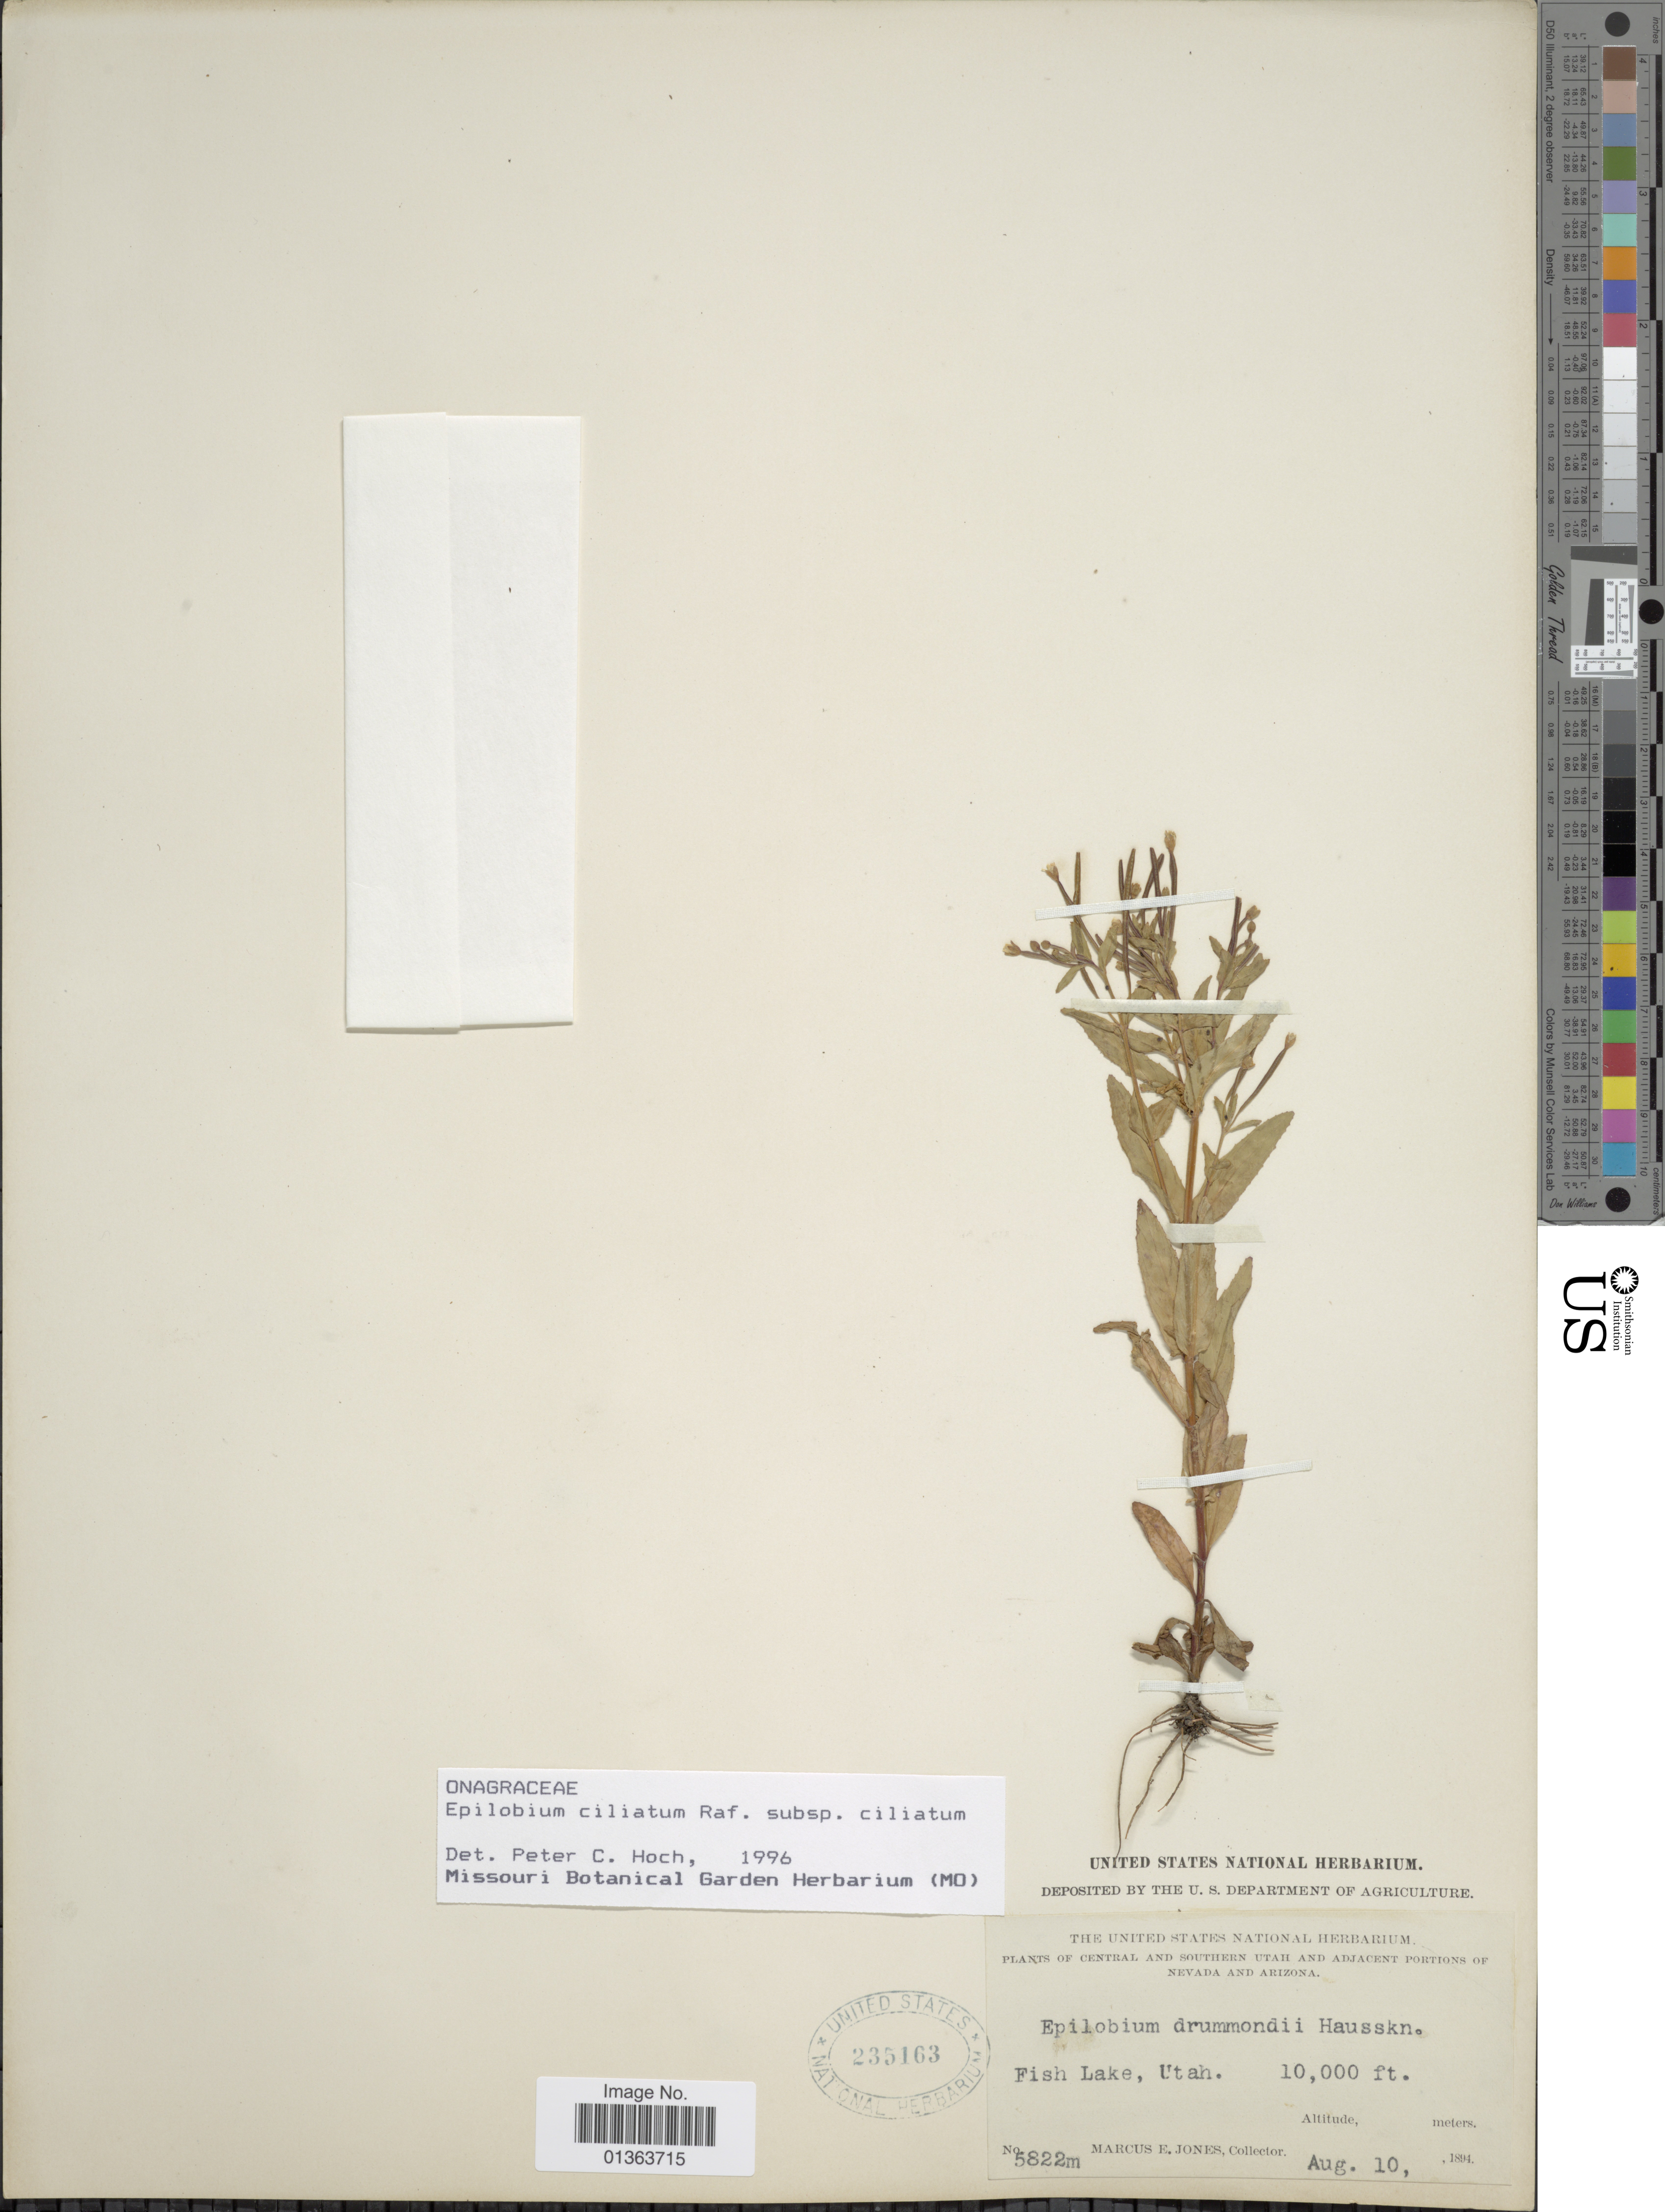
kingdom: Plantae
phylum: Tracheophyta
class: Magnoliopsida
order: Myrtales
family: Onagraceae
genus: Epilobium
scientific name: Epilobium ciliatum subsp. ciliatum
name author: Raf.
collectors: M. E. Jones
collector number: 5822m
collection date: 1894-08-10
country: United States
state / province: Utah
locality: Central and Southern Utah and adjacent portions of Nevada and Arizona. Fish Lake.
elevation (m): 3048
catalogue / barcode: US 235163